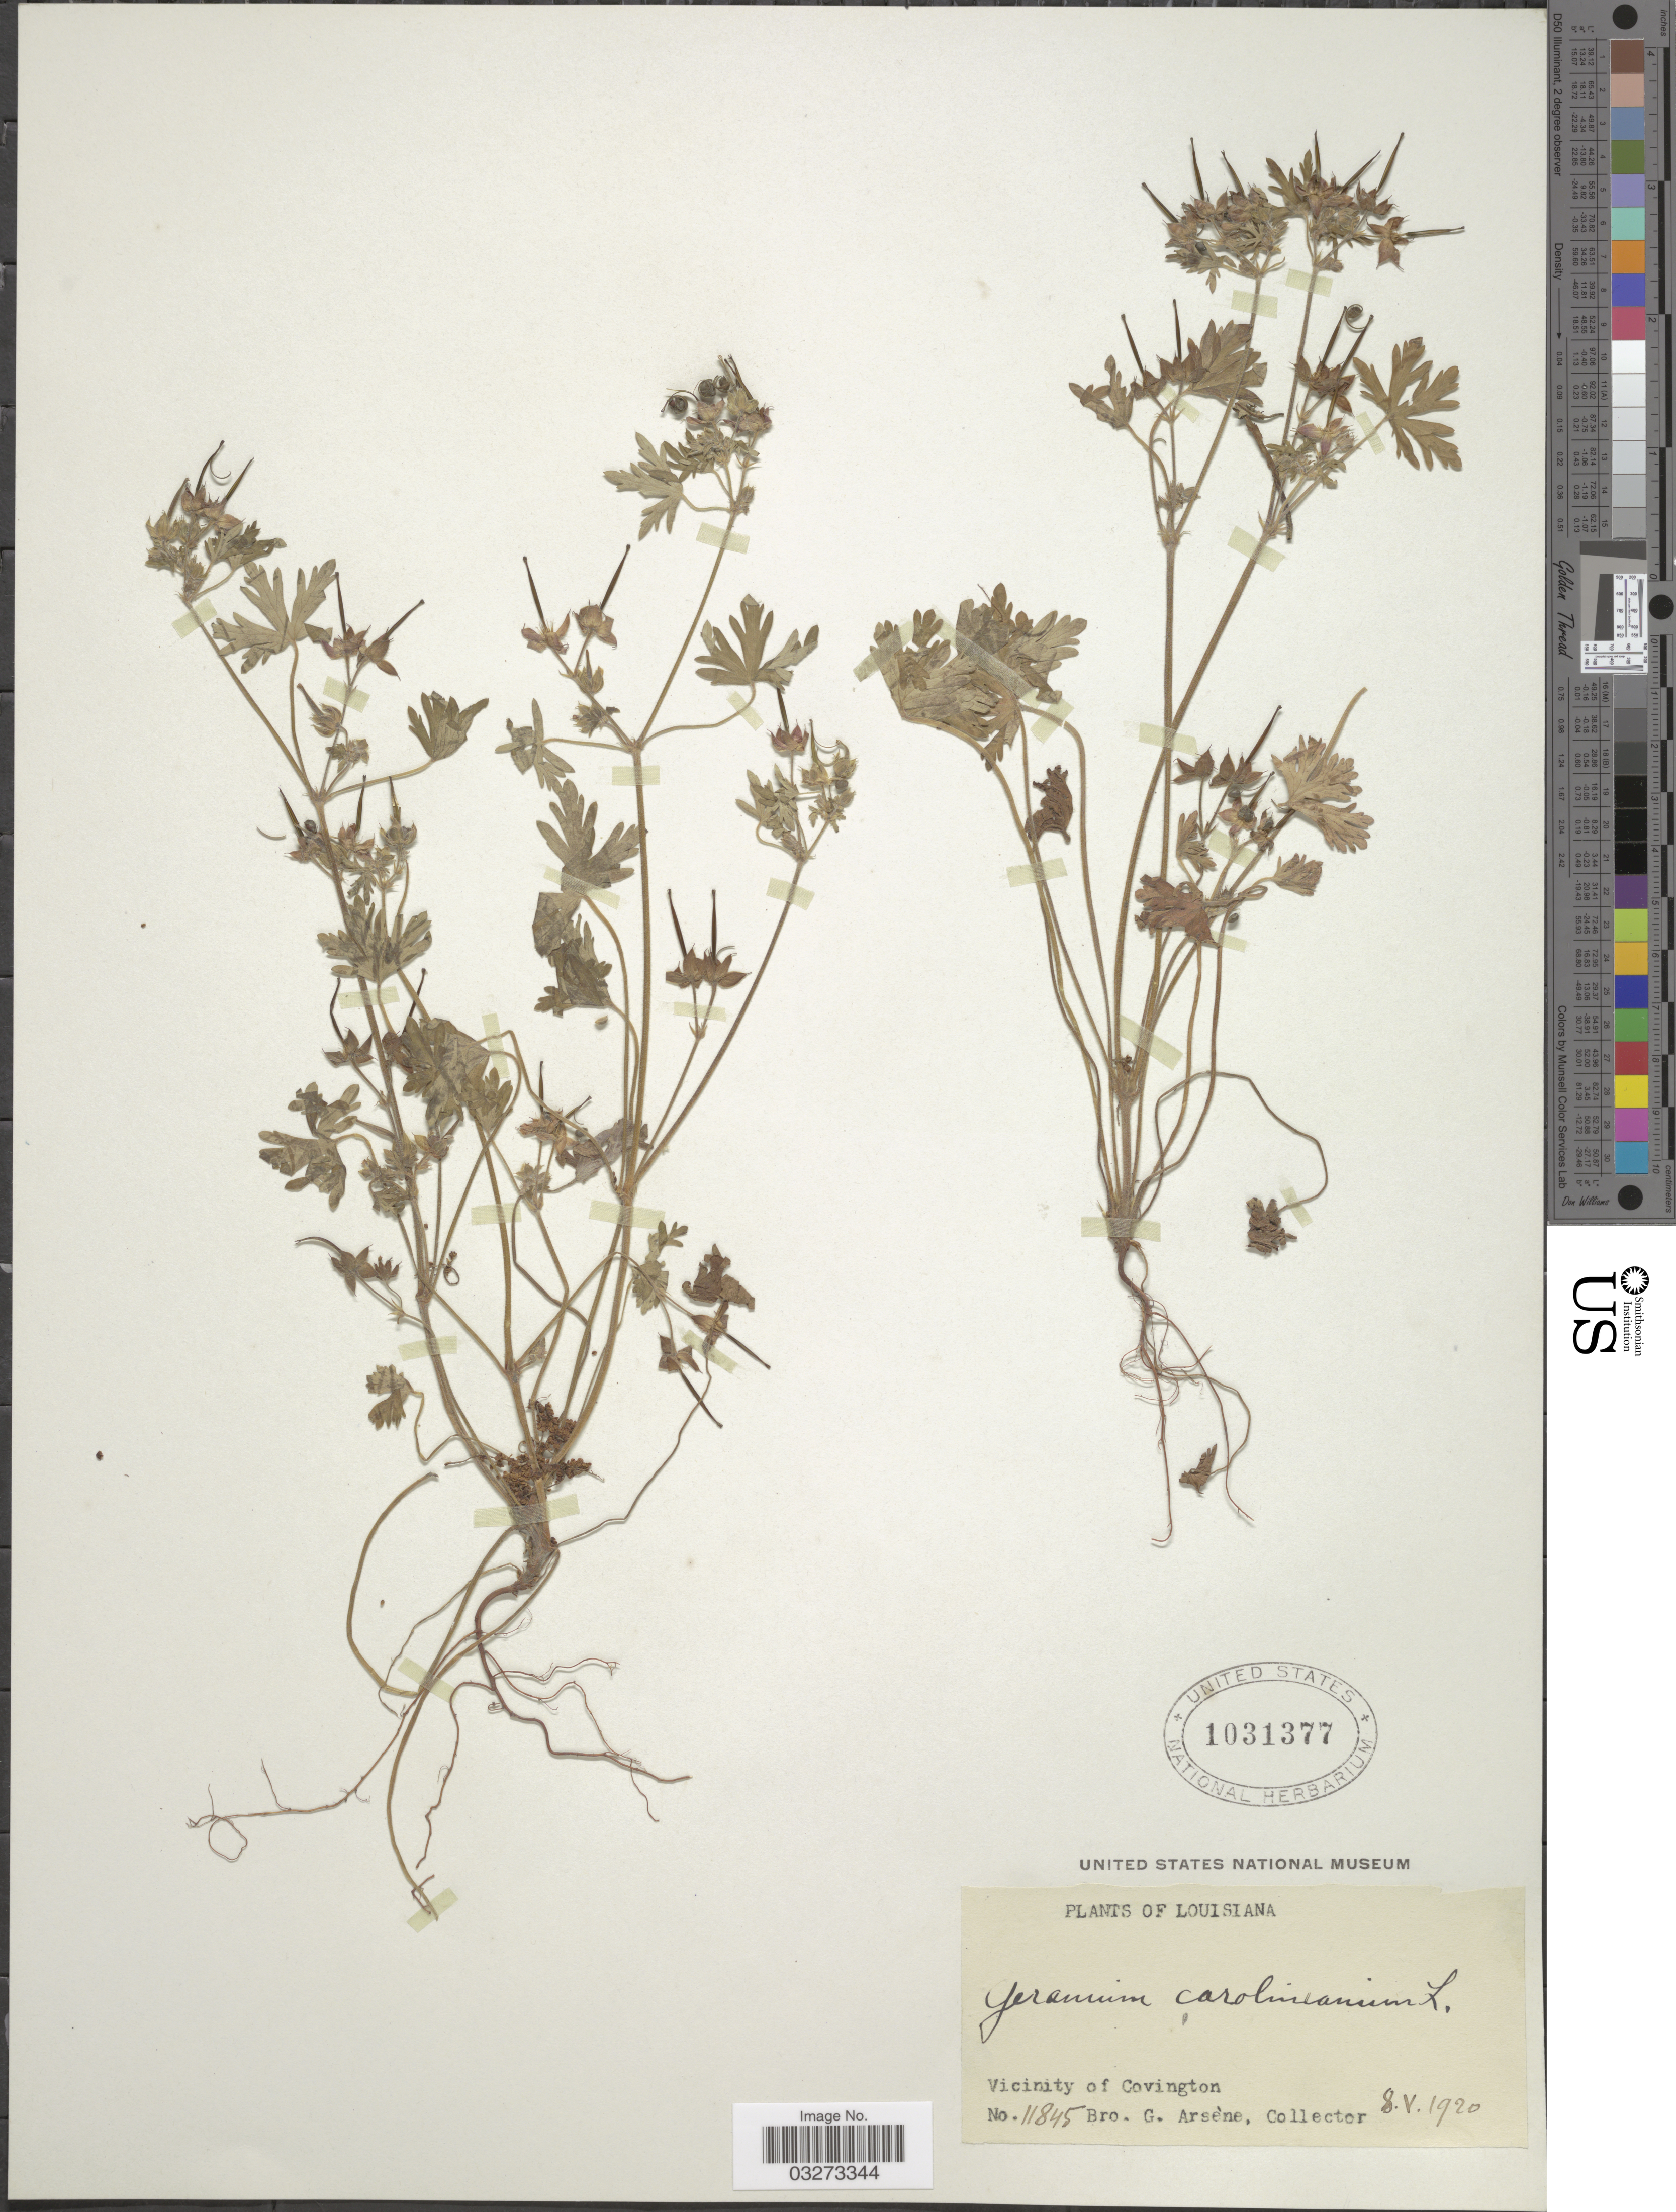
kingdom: Plantae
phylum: Tracheophyta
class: Magnoliopsida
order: Geraniales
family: Geraniaceae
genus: Geranium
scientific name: Geranium carolinianum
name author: L.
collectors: Bro. G. Arsène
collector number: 11845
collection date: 1920-05-08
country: United States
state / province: Louisiana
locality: Vicinity of Covington.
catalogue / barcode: US 1031377